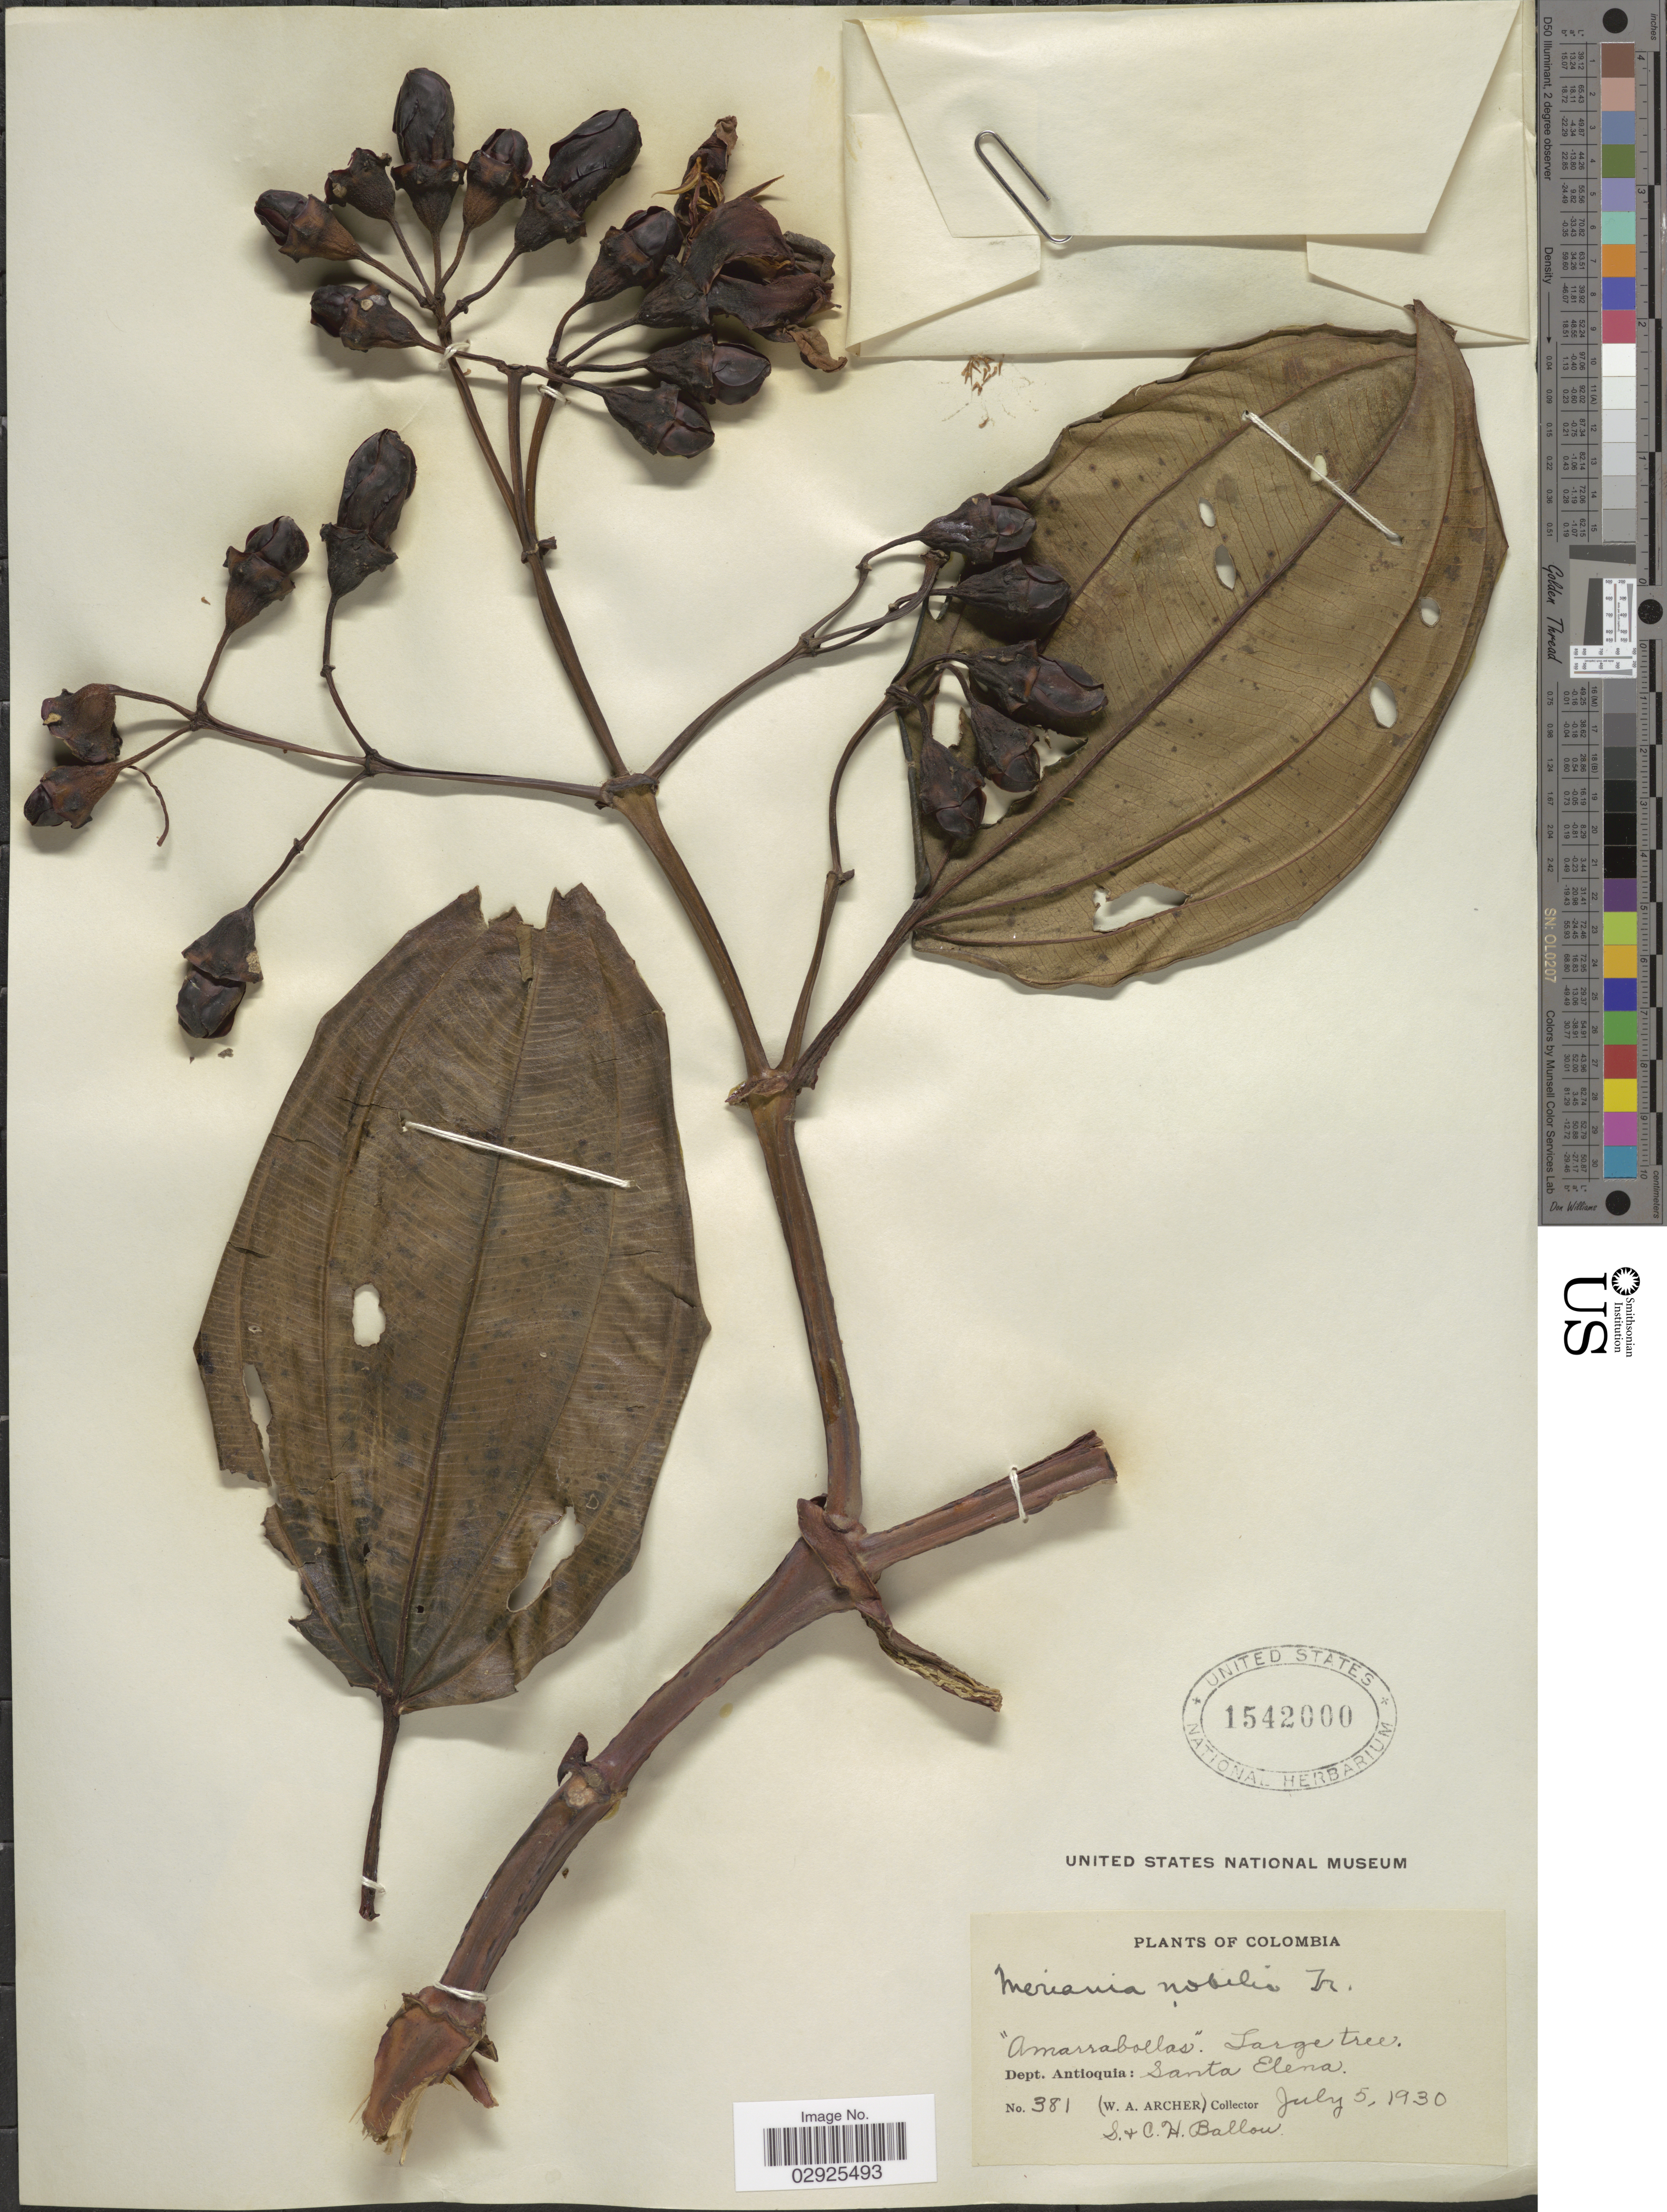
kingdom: Plantae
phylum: Tracheophyta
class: Magnoliopsida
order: Myrtales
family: Melastomataceae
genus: Meriania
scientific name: Meriania nobilis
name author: Triana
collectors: W. Archer, S. Ballou & C. Ballou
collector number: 381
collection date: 1930-07-05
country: Colombia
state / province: Antioquia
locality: Dept. Antioquia: Santa Elena.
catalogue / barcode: US 1542000